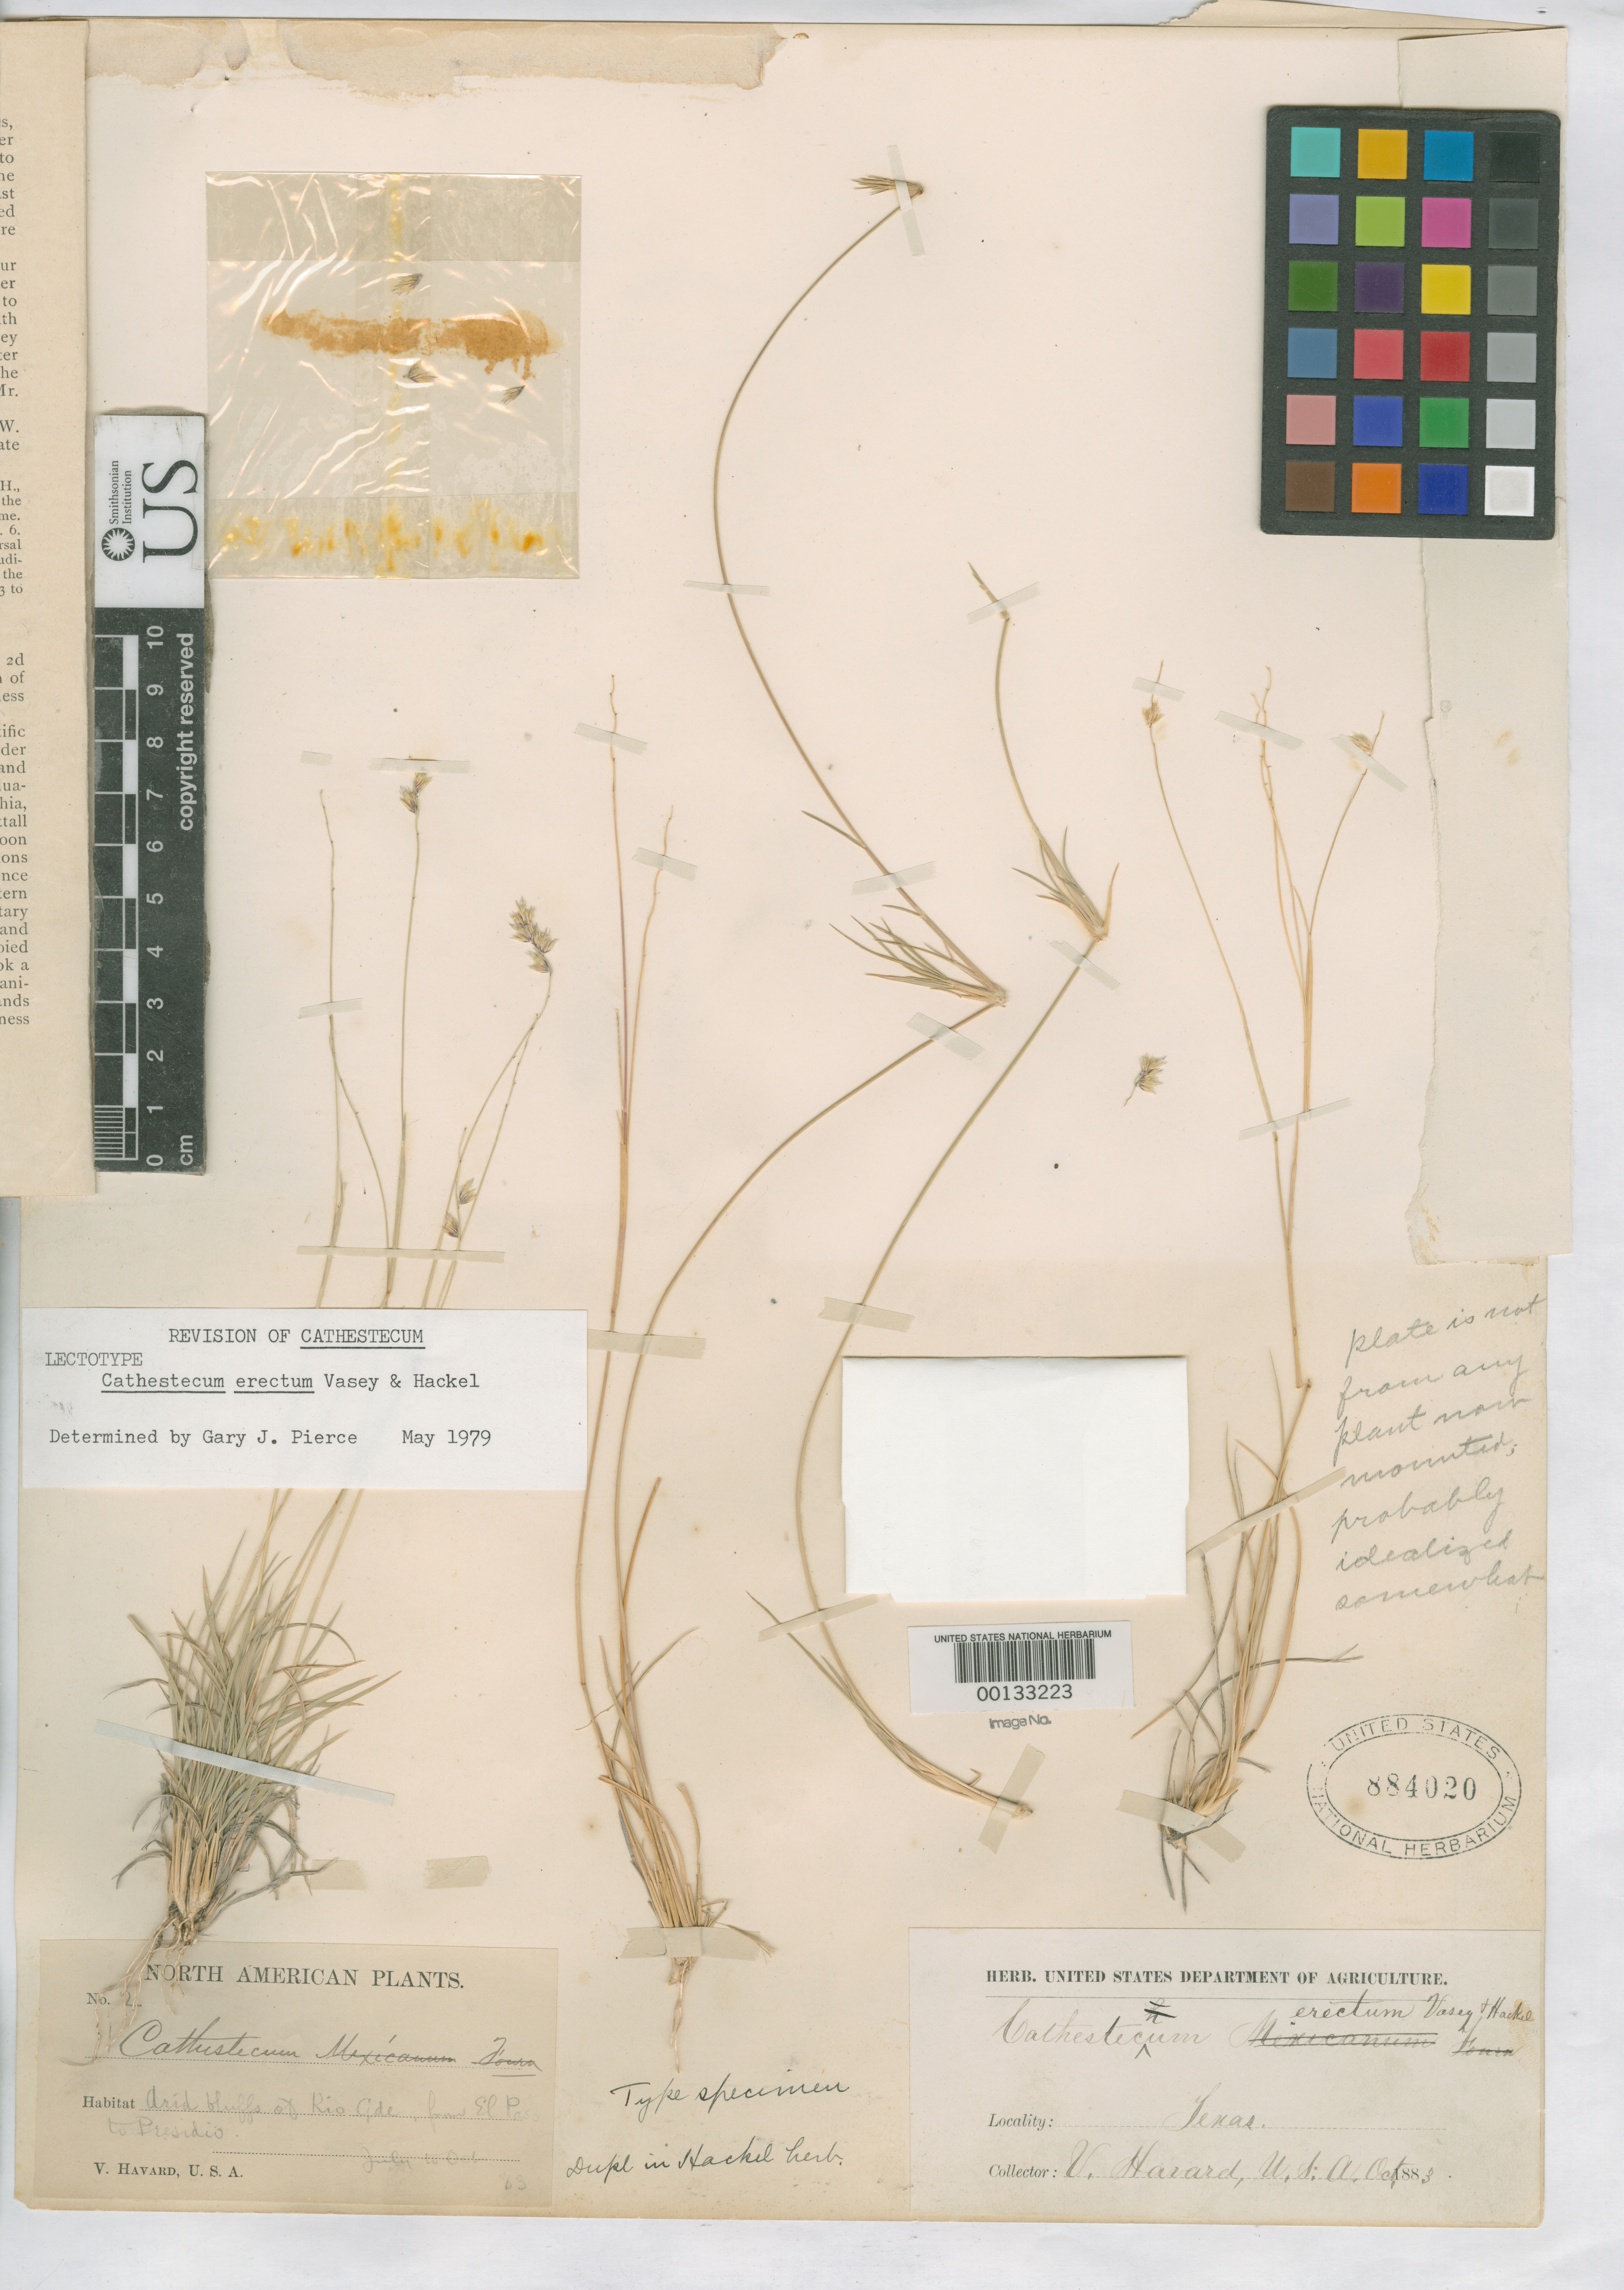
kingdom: Plantae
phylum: Tracheophyta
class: Liliopsida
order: Poales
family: Poaceae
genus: Cathestecum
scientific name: Cathestecum erectum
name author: Vasey & Hack.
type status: Syntype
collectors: V. Havard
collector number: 2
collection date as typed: Jul 1883 to -- Oct 1883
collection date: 1883-07/1883-10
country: United States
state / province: Texas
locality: Arid bluffs at Rio Grande, from El Paso to Presidio.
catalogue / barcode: US 884020